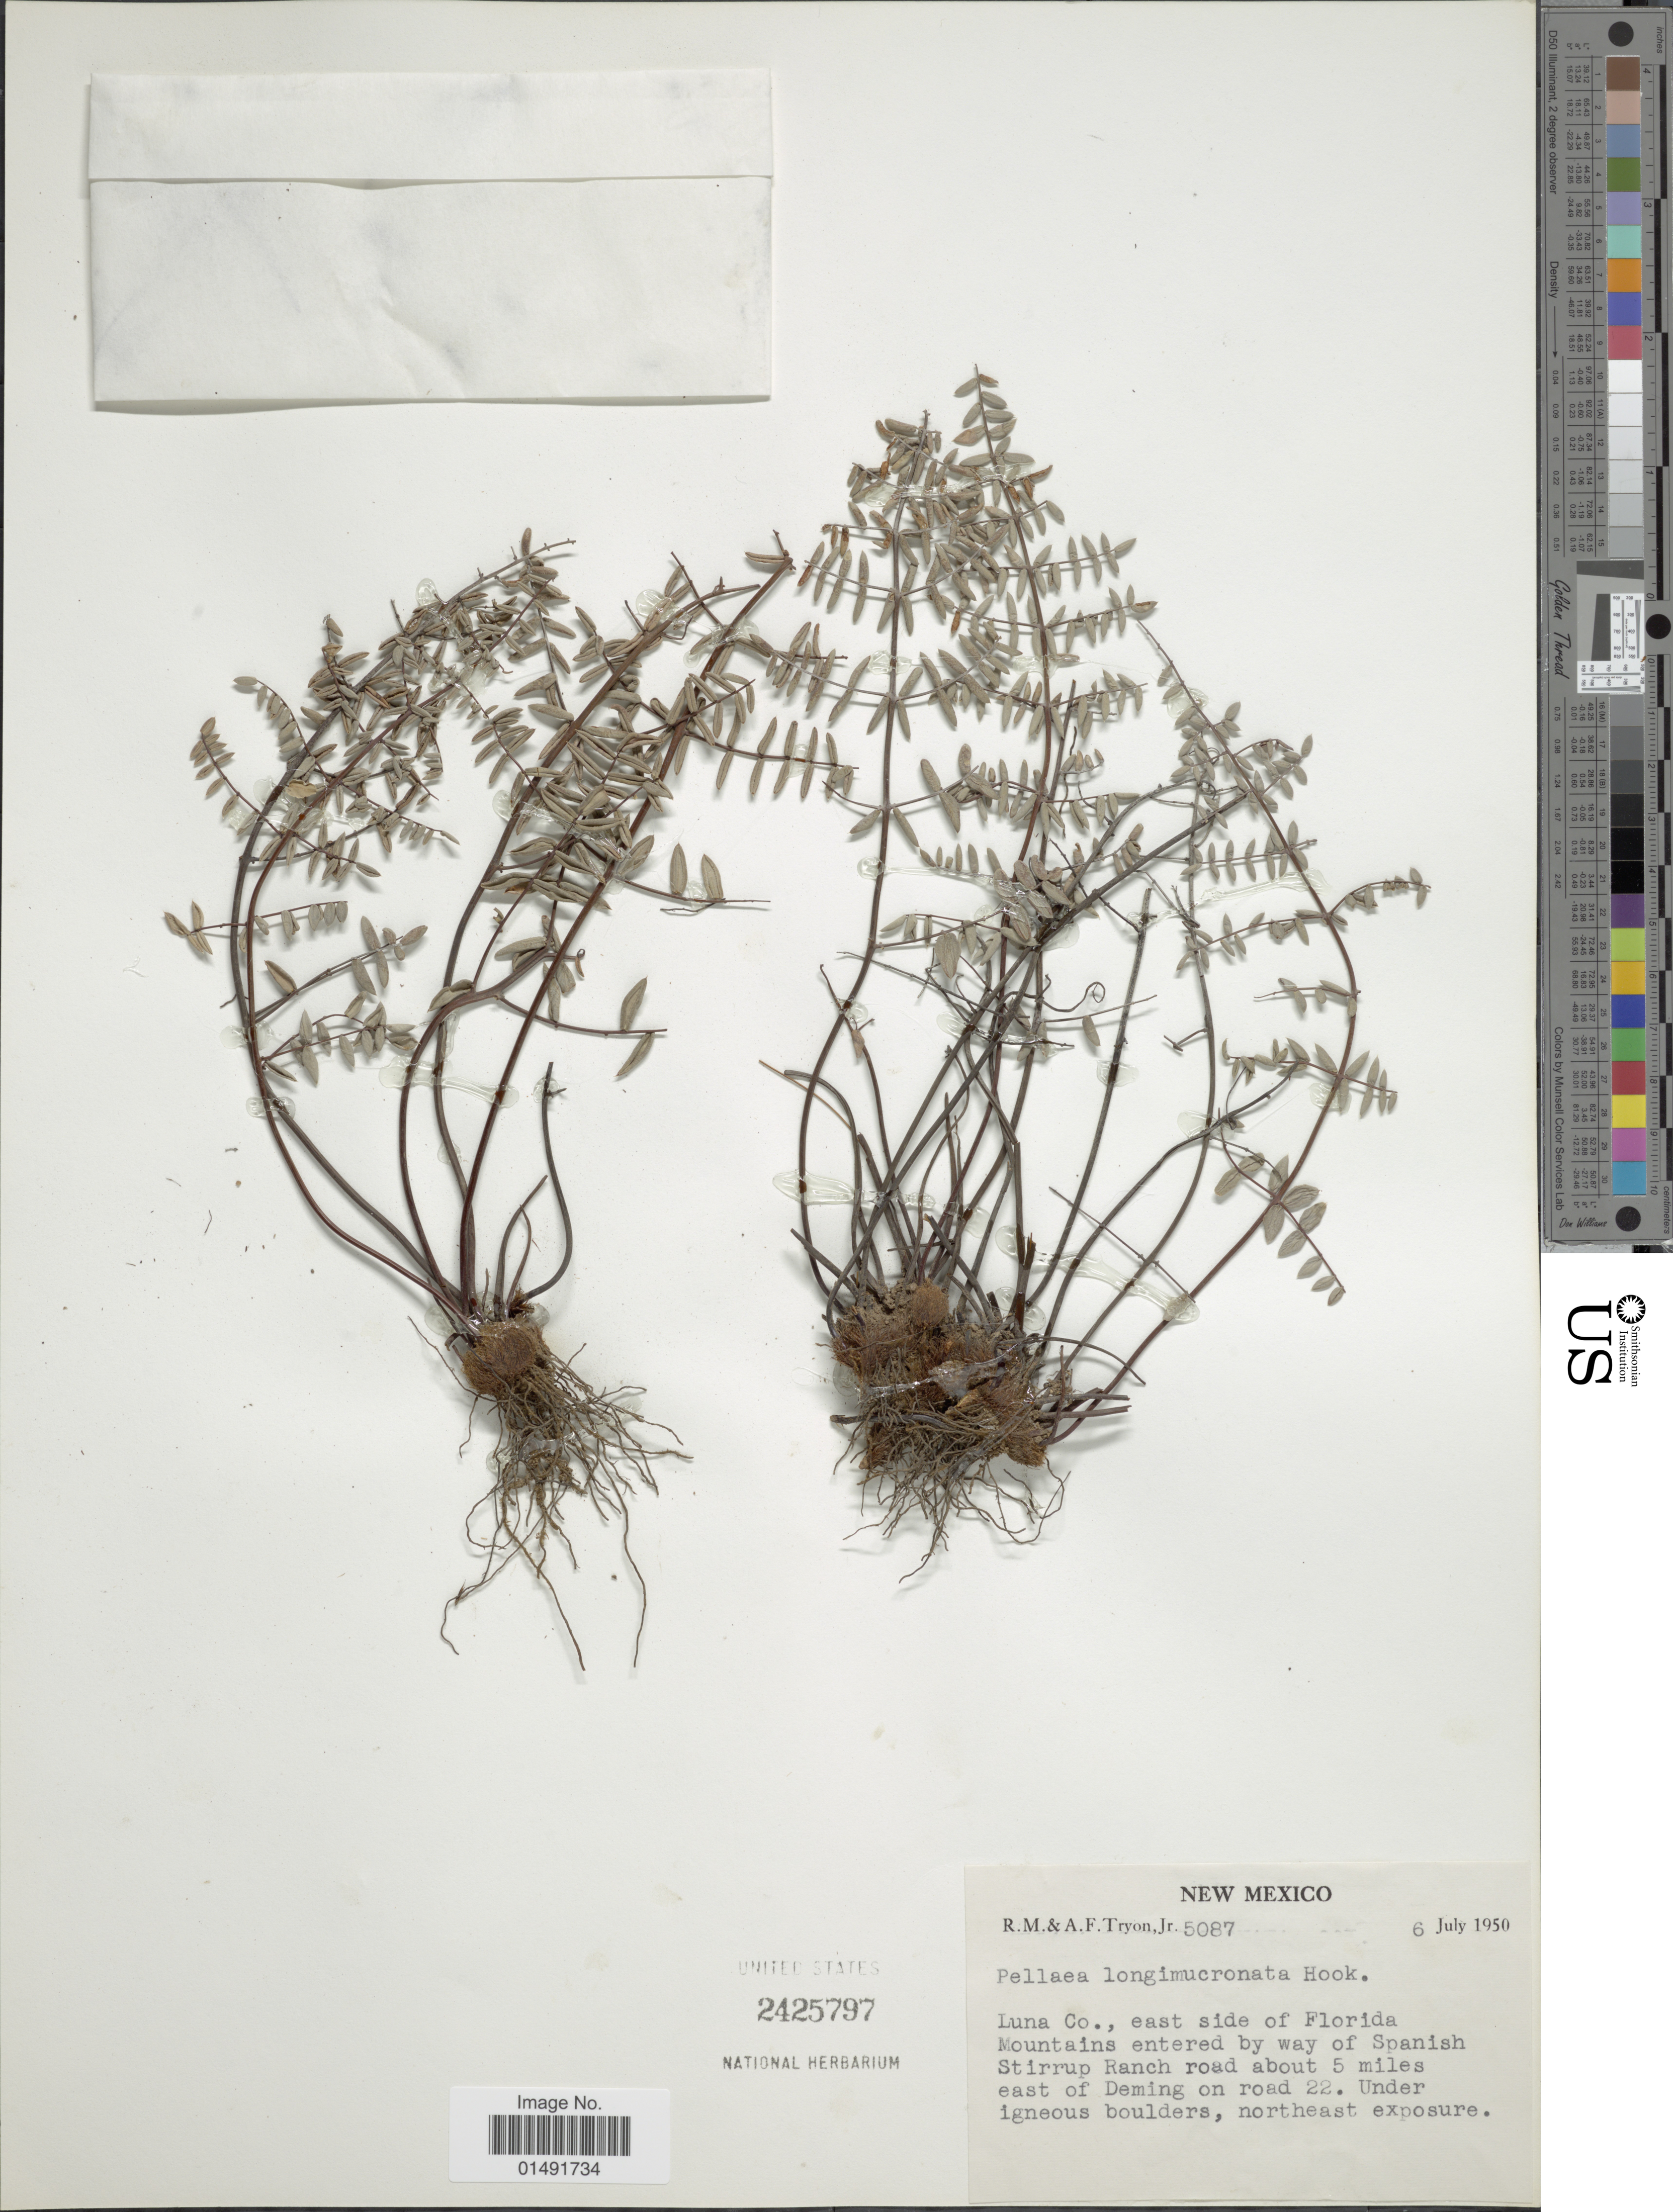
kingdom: Plantae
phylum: Tracheophyta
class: Polypodiopsida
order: Polypodiales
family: Pteridaceae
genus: Pellaea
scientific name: Pellaea truncata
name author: Goodd.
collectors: R. M. Tryon & A. F. Tryon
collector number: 5087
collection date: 1950-07-06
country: United States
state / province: New Mexico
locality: Luna Co., east side of Florida Mountains entered by way of Spanish Stirrup Ranch road about 5 miles east of Deming on road 22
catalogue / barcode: US 2425797